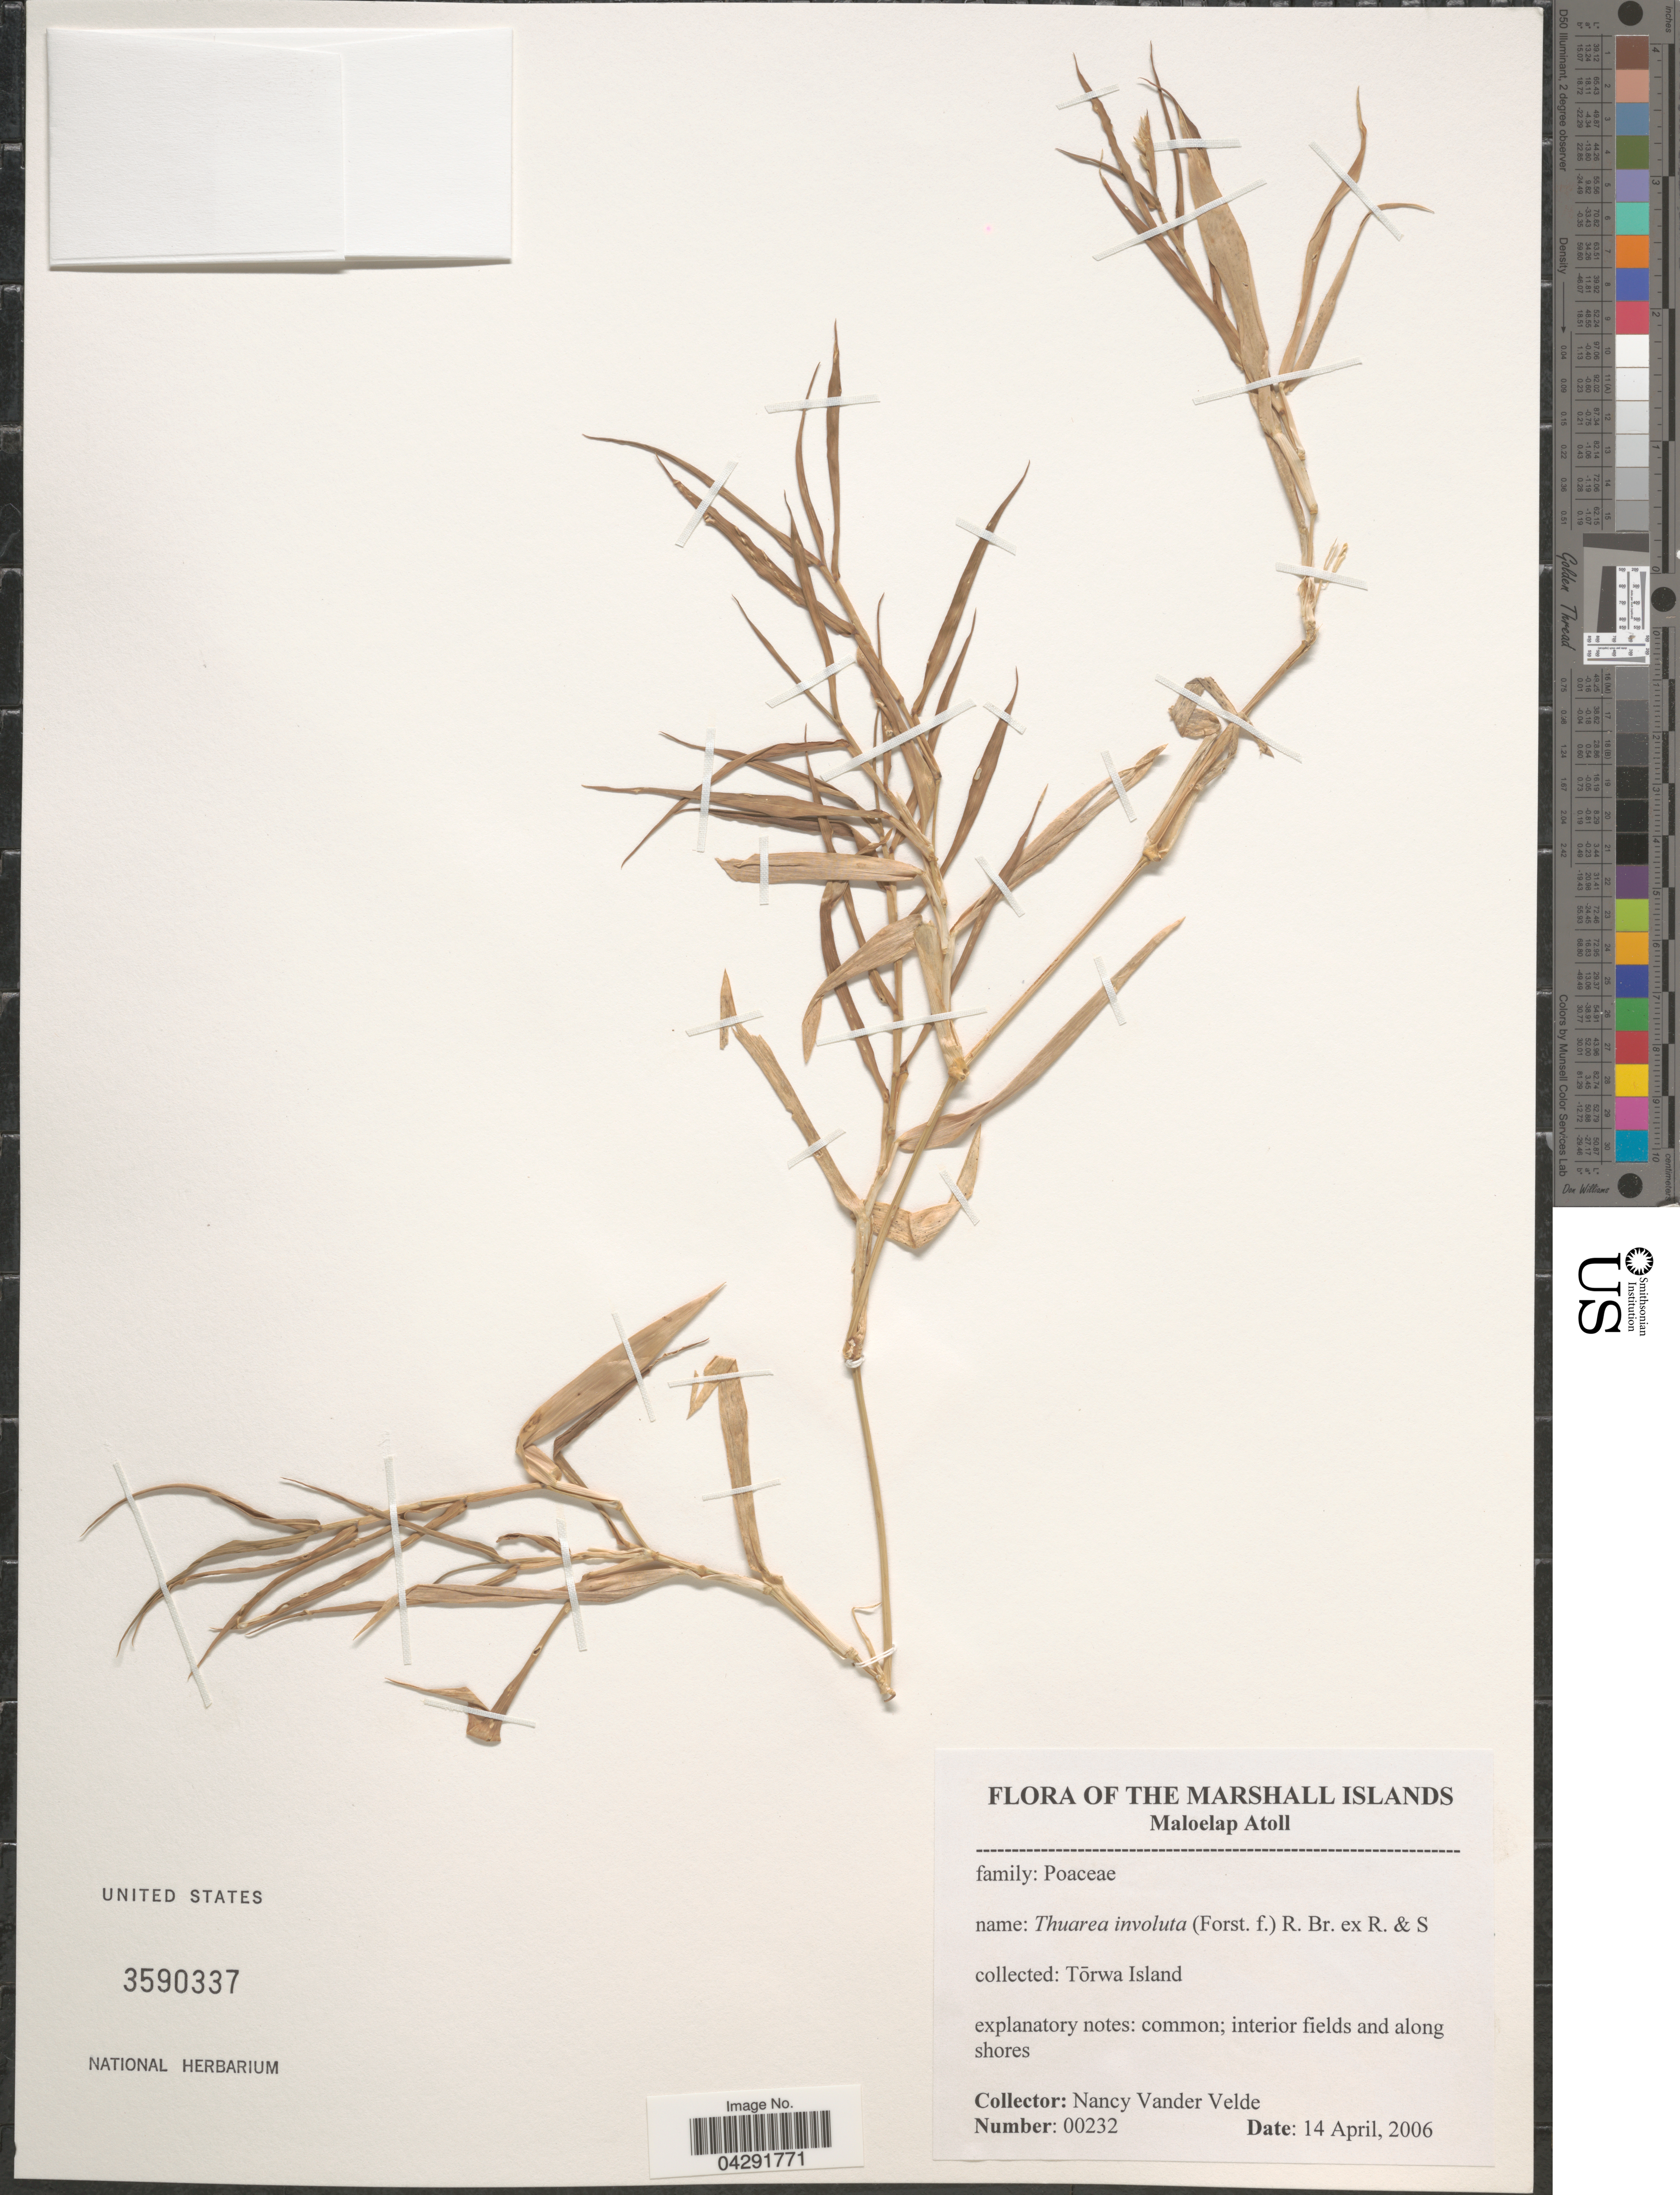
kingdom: Plantae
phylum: Tracheophyta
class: Liliopsida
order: Poales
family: Poaceae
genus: Thuarea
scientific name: Thuarea involuta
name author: (G. Forst.) R. Br. ex Sm.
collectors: N. Vander Velde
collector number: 00232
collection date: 2006-04-14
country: Marshall Islands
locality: Maloelap Atoll. Tōrwa Island. Common; interior fields and along shores.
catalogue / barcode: US 3590337